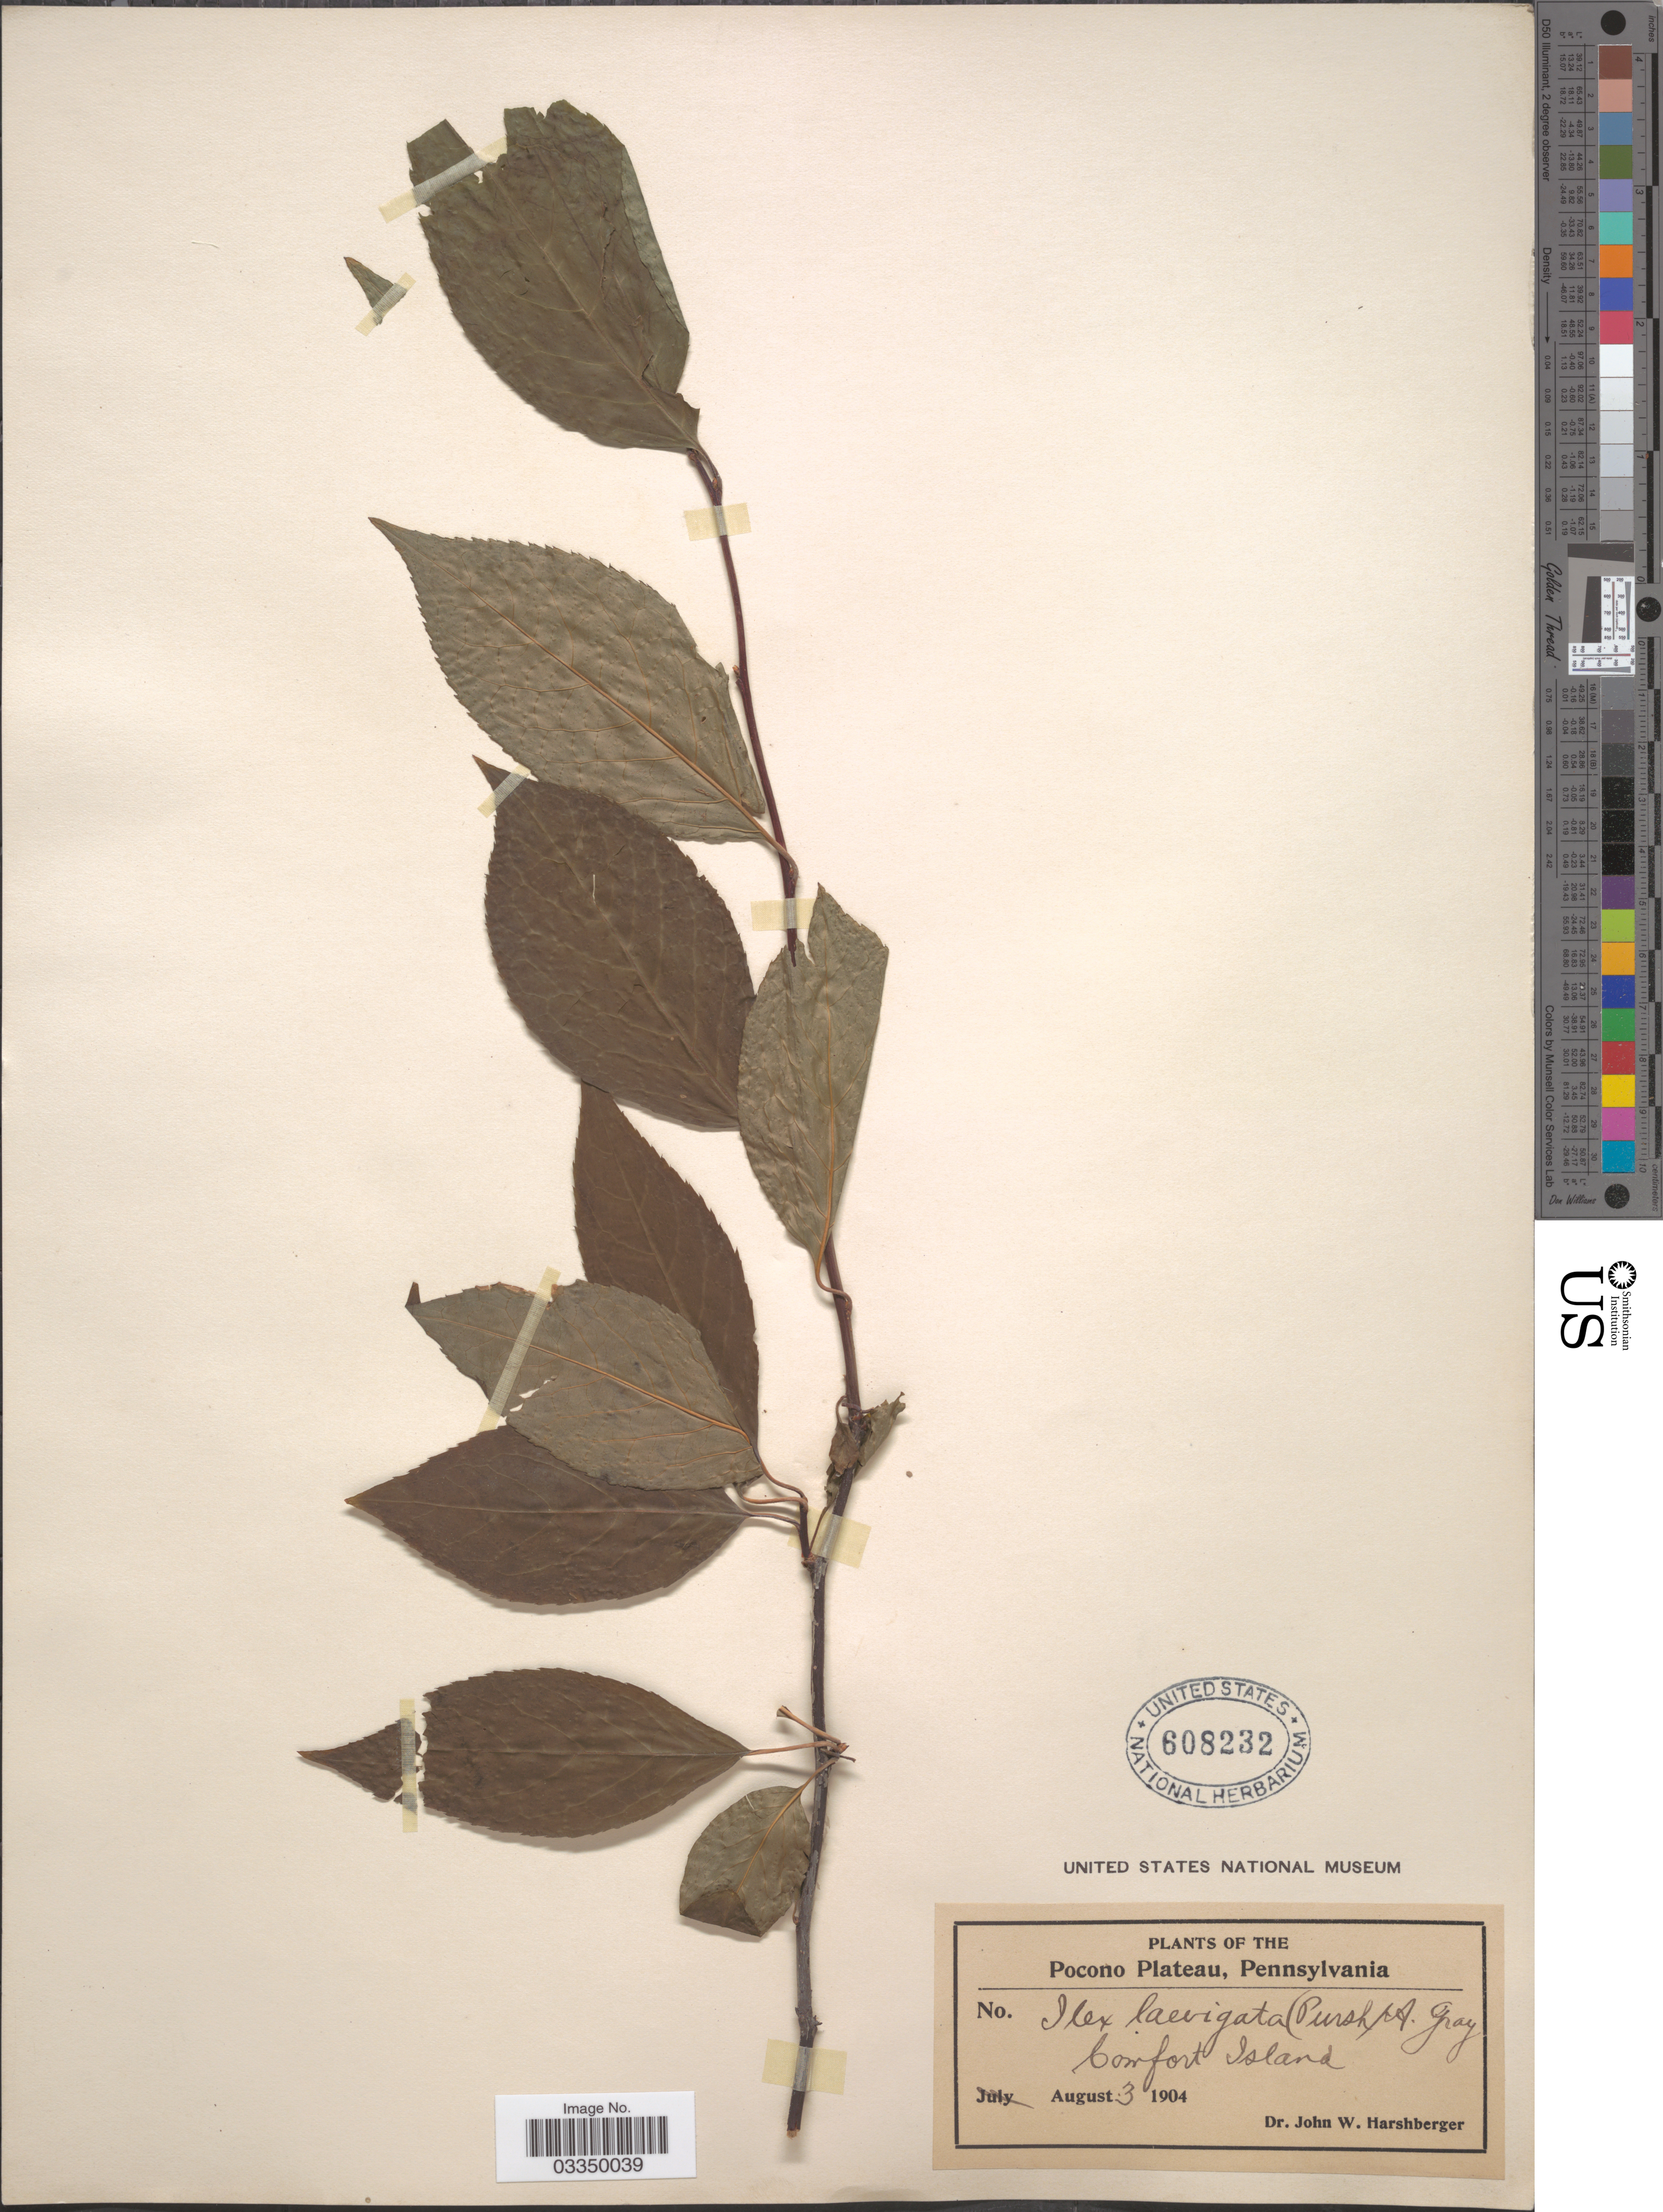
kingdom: Plantae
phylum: Tracheophyta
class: Magnoliopsida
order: Aquifoliales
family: Aquifoliaceae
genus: Ilex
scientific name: Ilex laevigata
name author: (Pursh) A. Gray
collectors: J. W. Harshberger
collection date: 1904-08-03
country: United States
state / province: Pennsylvania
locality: Pocono Plateau. Comfort Island.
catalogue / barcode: US 608232